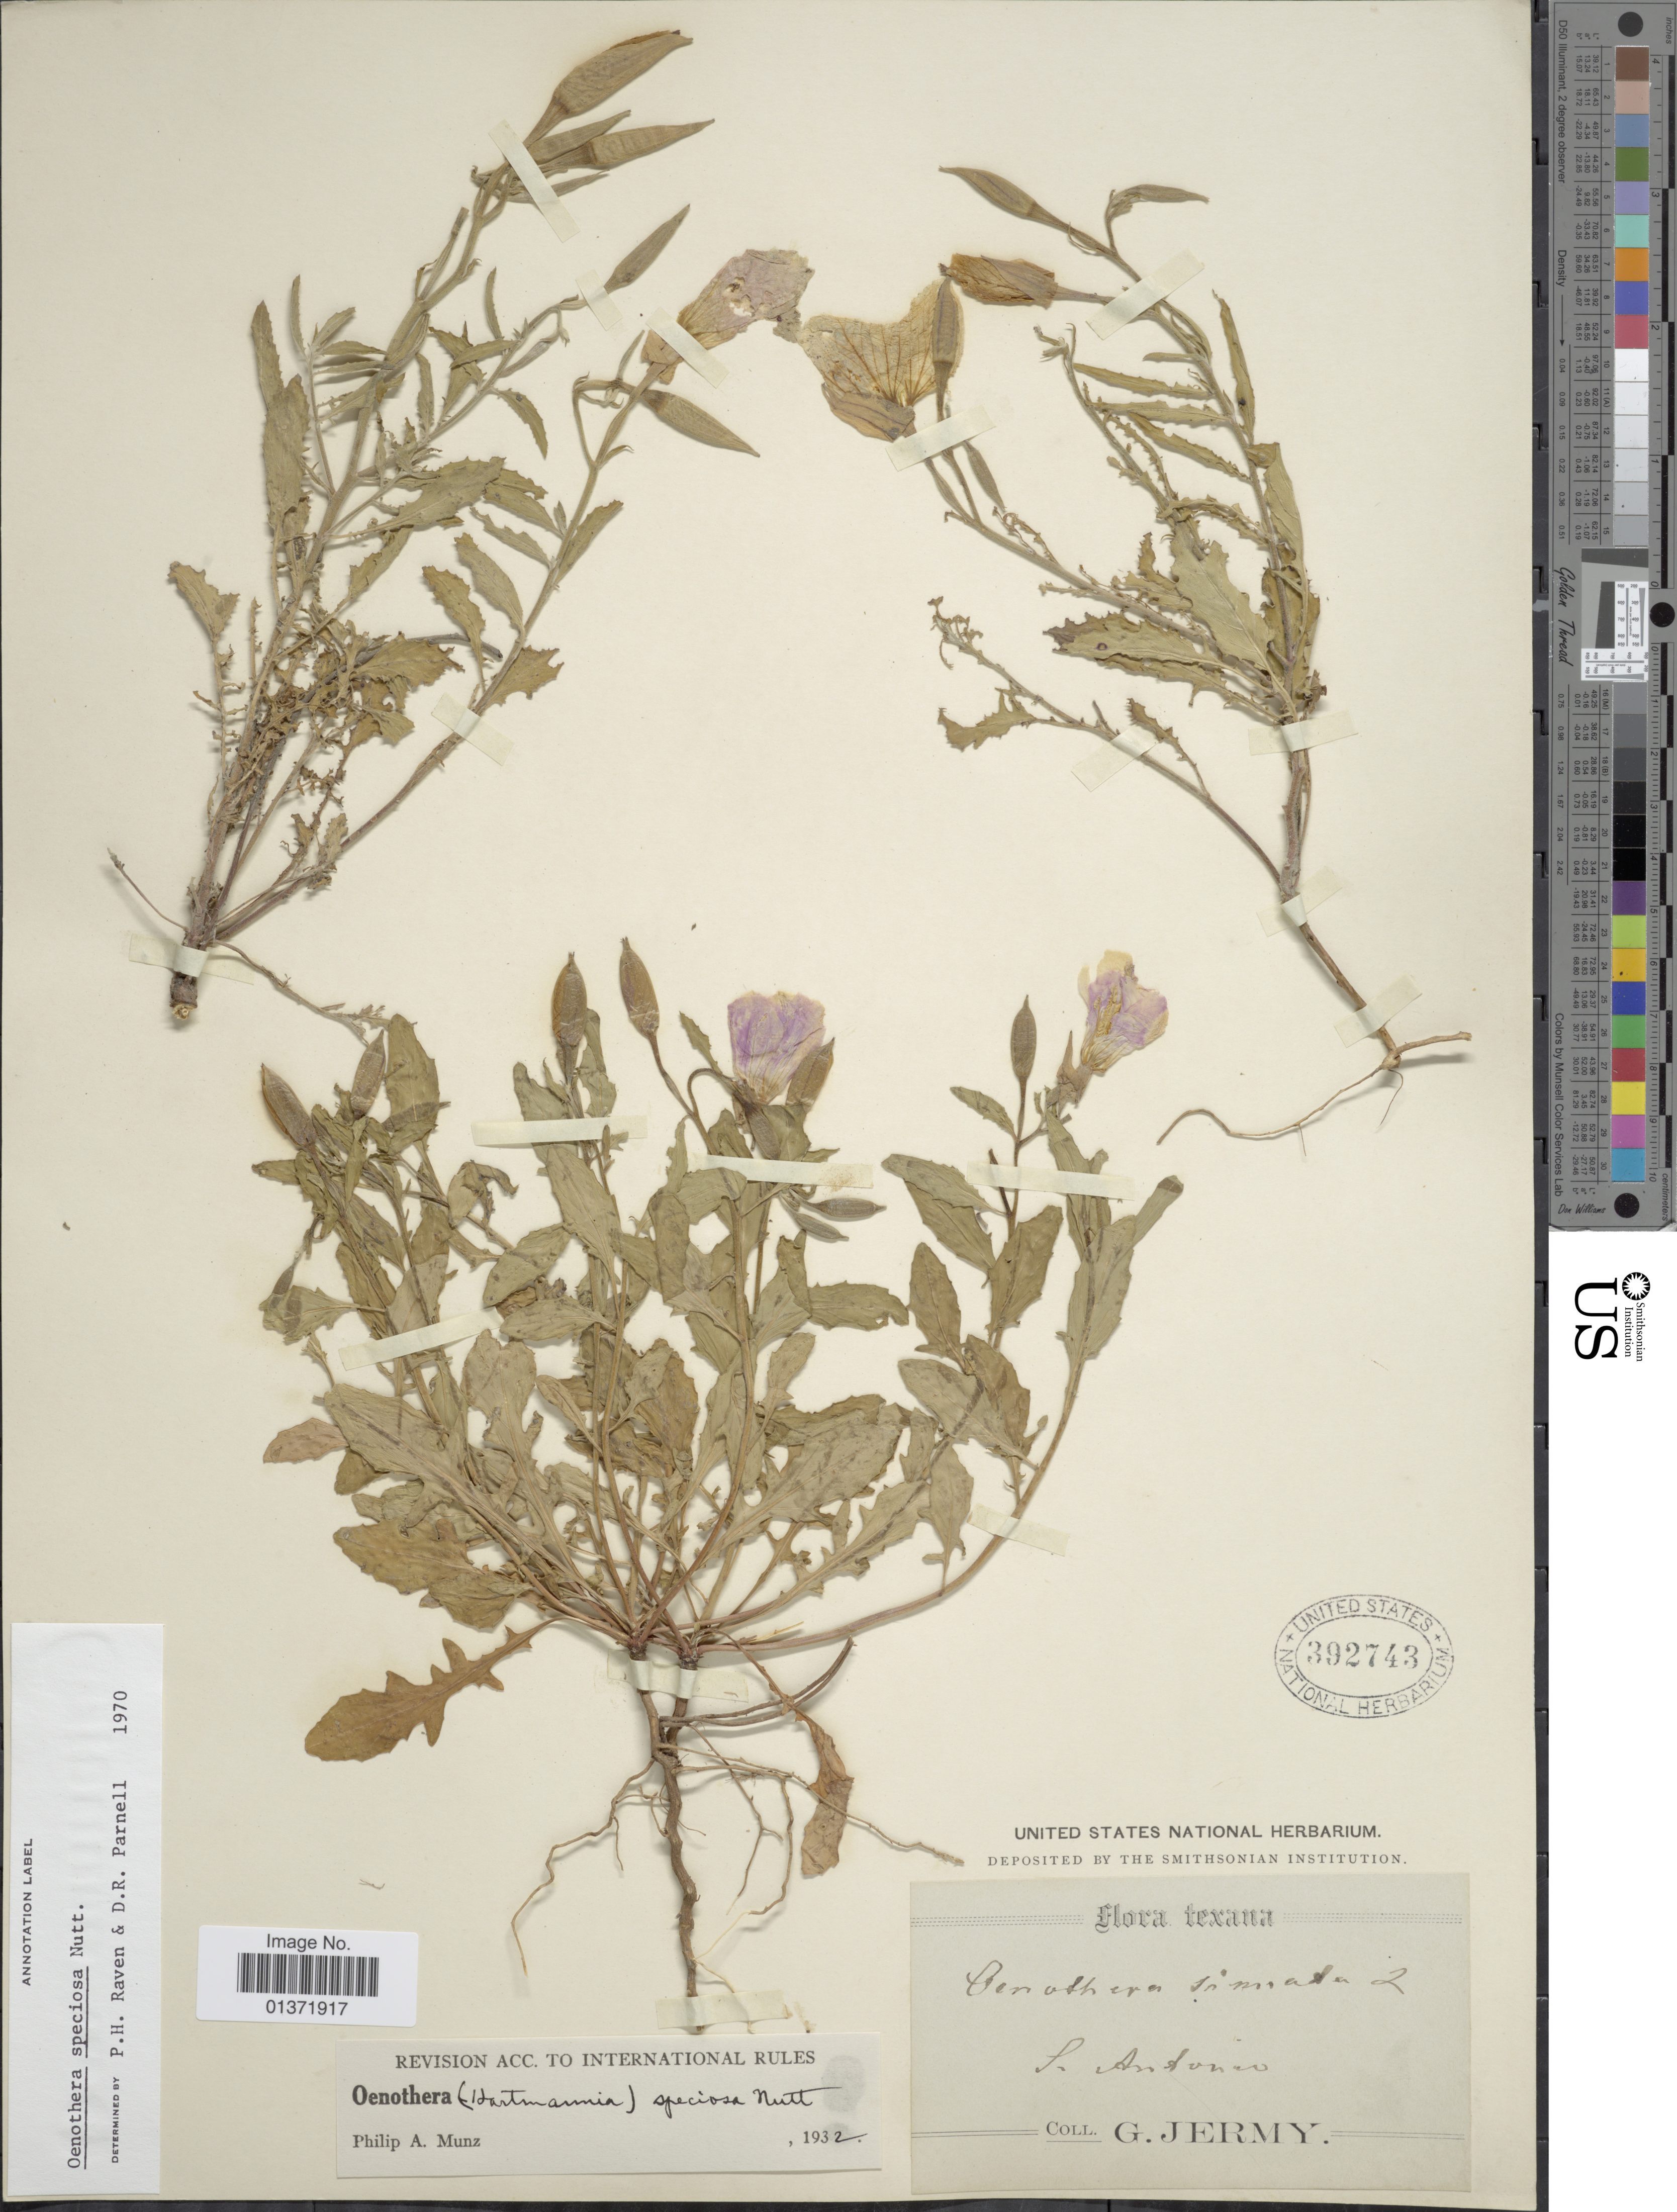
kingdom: Plantae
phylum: Tracheophyta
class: Magnoliopsida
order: Myrtales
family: Onagraceae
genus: Oenothera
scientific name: Oenothera speciosa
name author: Nutt.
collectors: G. Jermy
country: United States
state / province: Texas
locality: S. Antonio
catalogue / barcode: US 392743